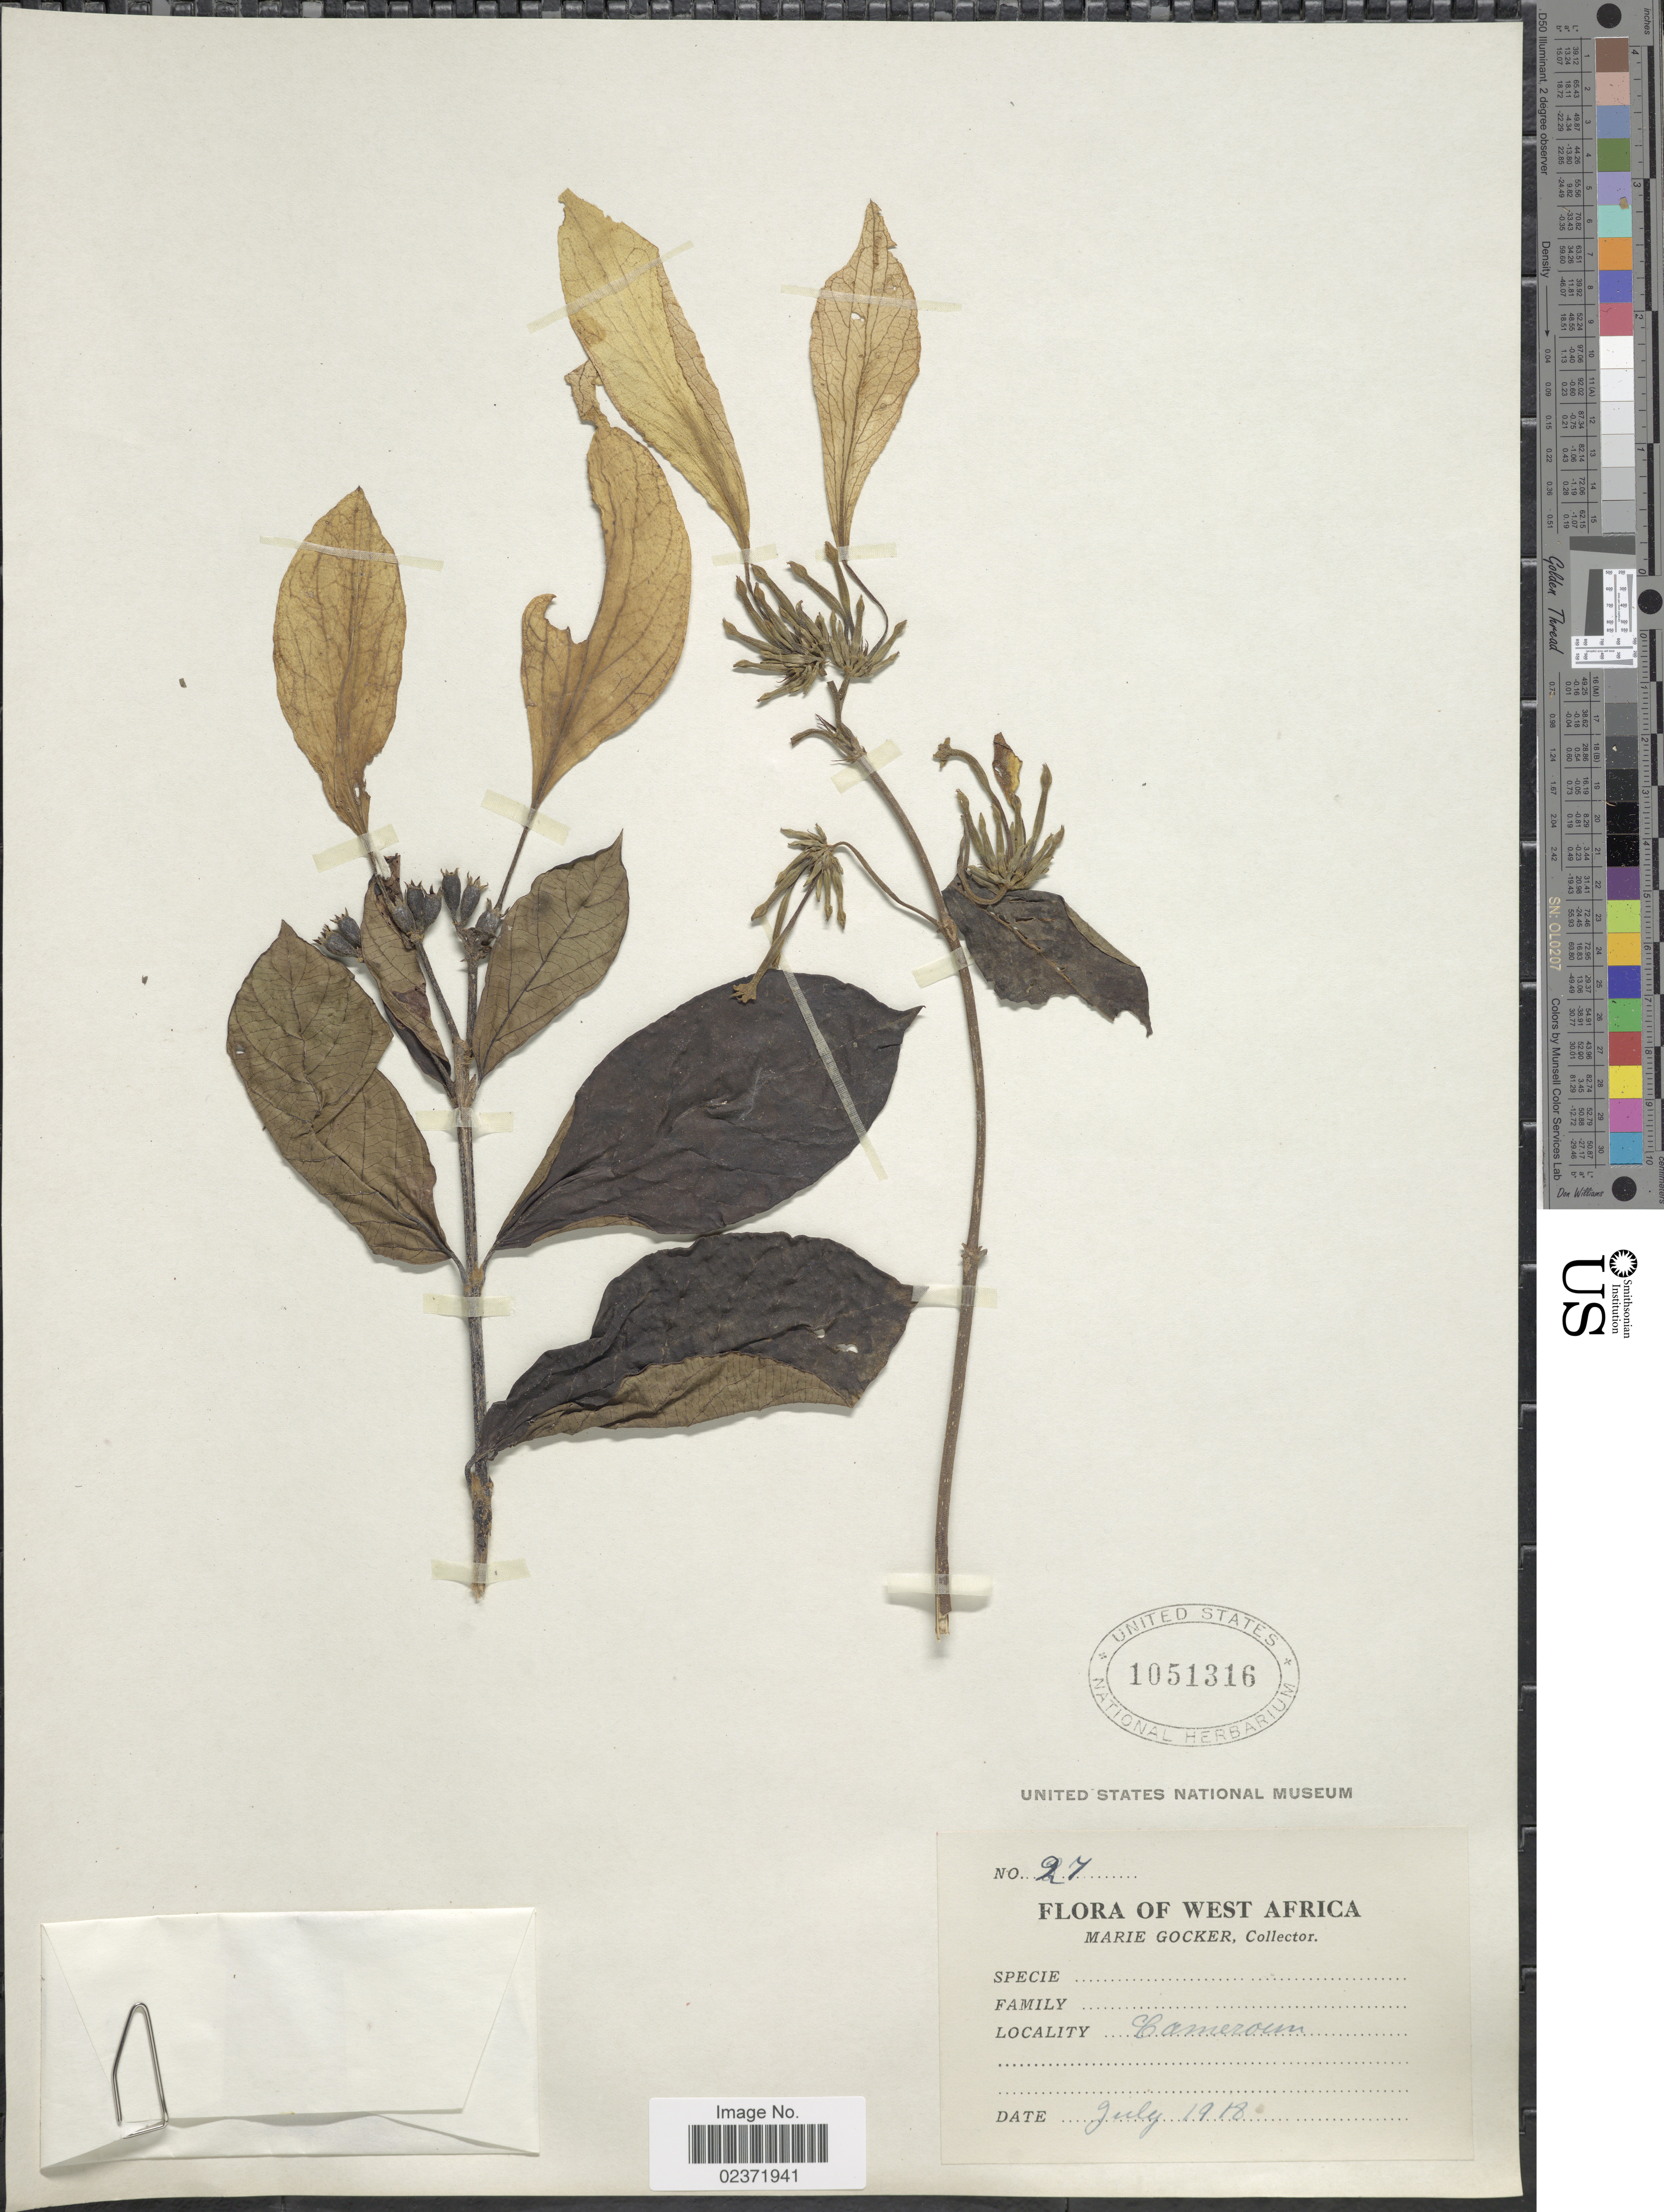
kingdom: Plantae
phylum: Tracheophyta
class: Magnoliopsida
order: Gentianales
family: Rubiaceae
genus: Mussaenda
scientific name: Mussaenda sp.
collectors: M. Gocker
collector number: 27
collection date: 1918-07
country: Cameroon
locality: West Africa, Cameroun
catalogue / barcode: US 1051316